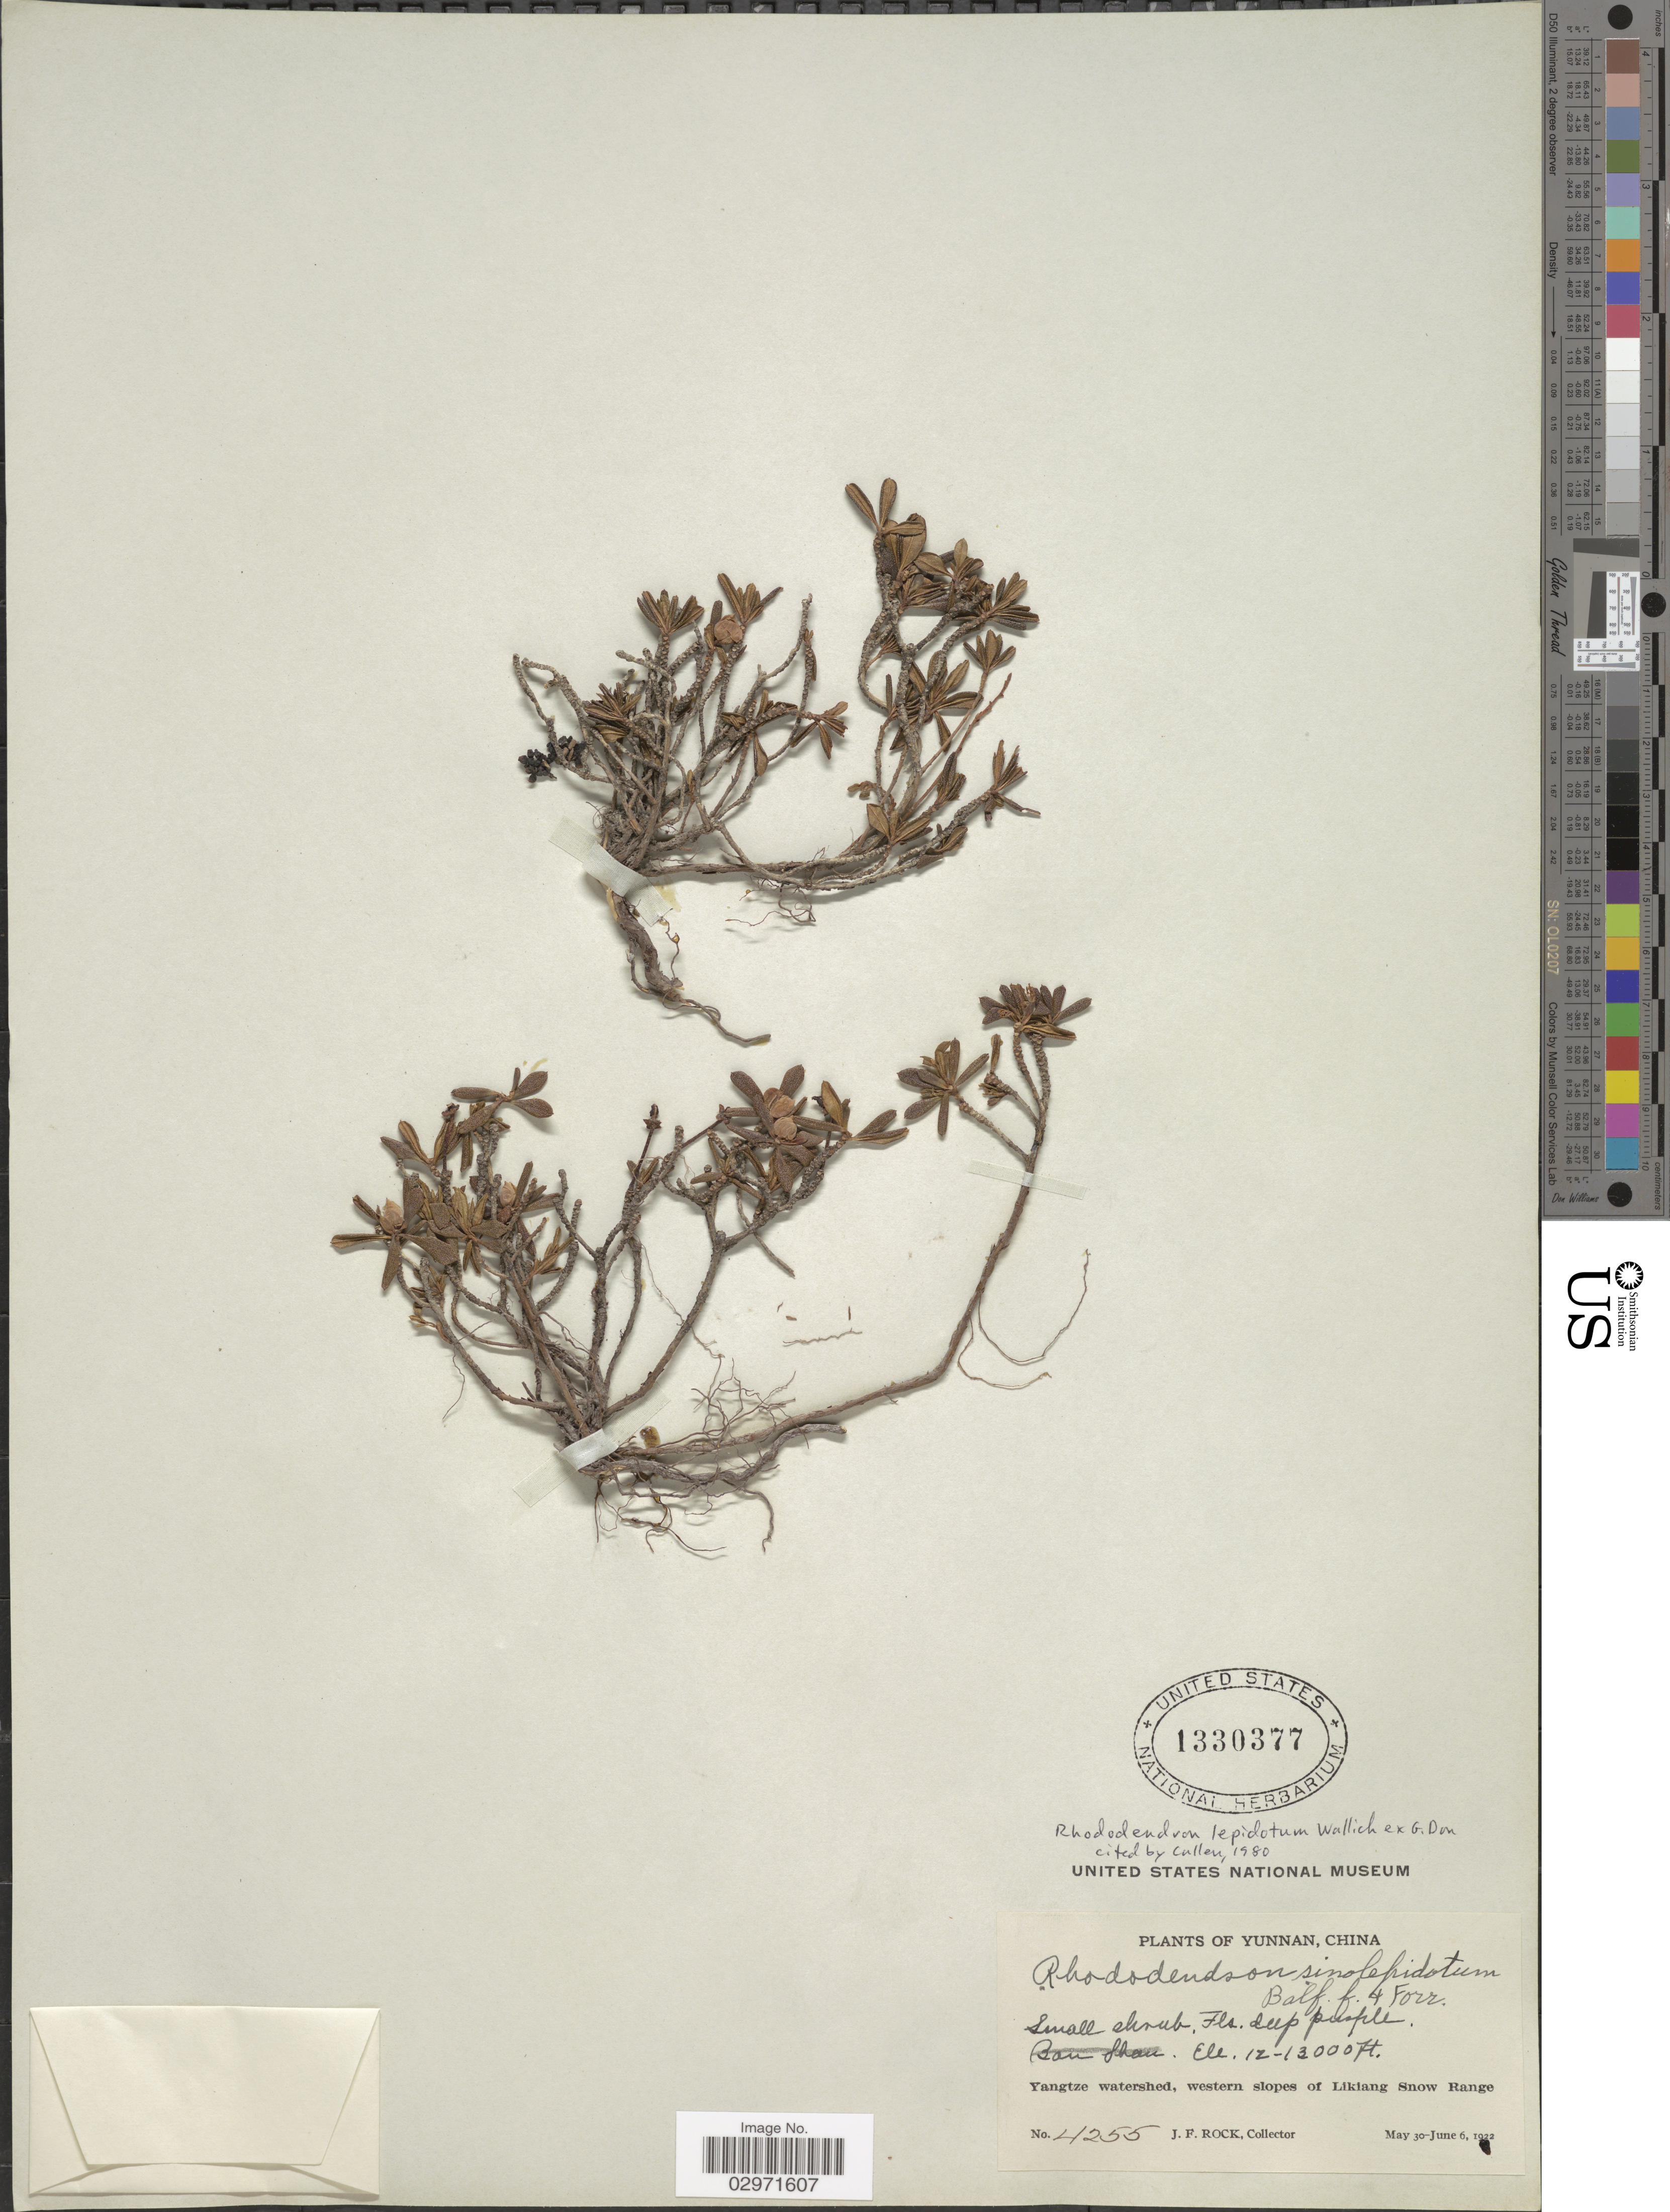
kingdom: Plantae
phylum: Tracheophyta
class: Magnoliopsida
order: Ericales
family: Ericaceae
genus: Rhododendron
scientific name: Rhododendron lepidotum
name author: Wall. ex G. Don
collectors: J. Rock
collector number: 4255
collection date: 1922-05-30/1922-06-06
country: China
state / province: Yunnan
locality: Yangtze watershed, western slopes of Likiang Snow Range.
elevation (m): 3658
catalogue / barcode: US 1330377